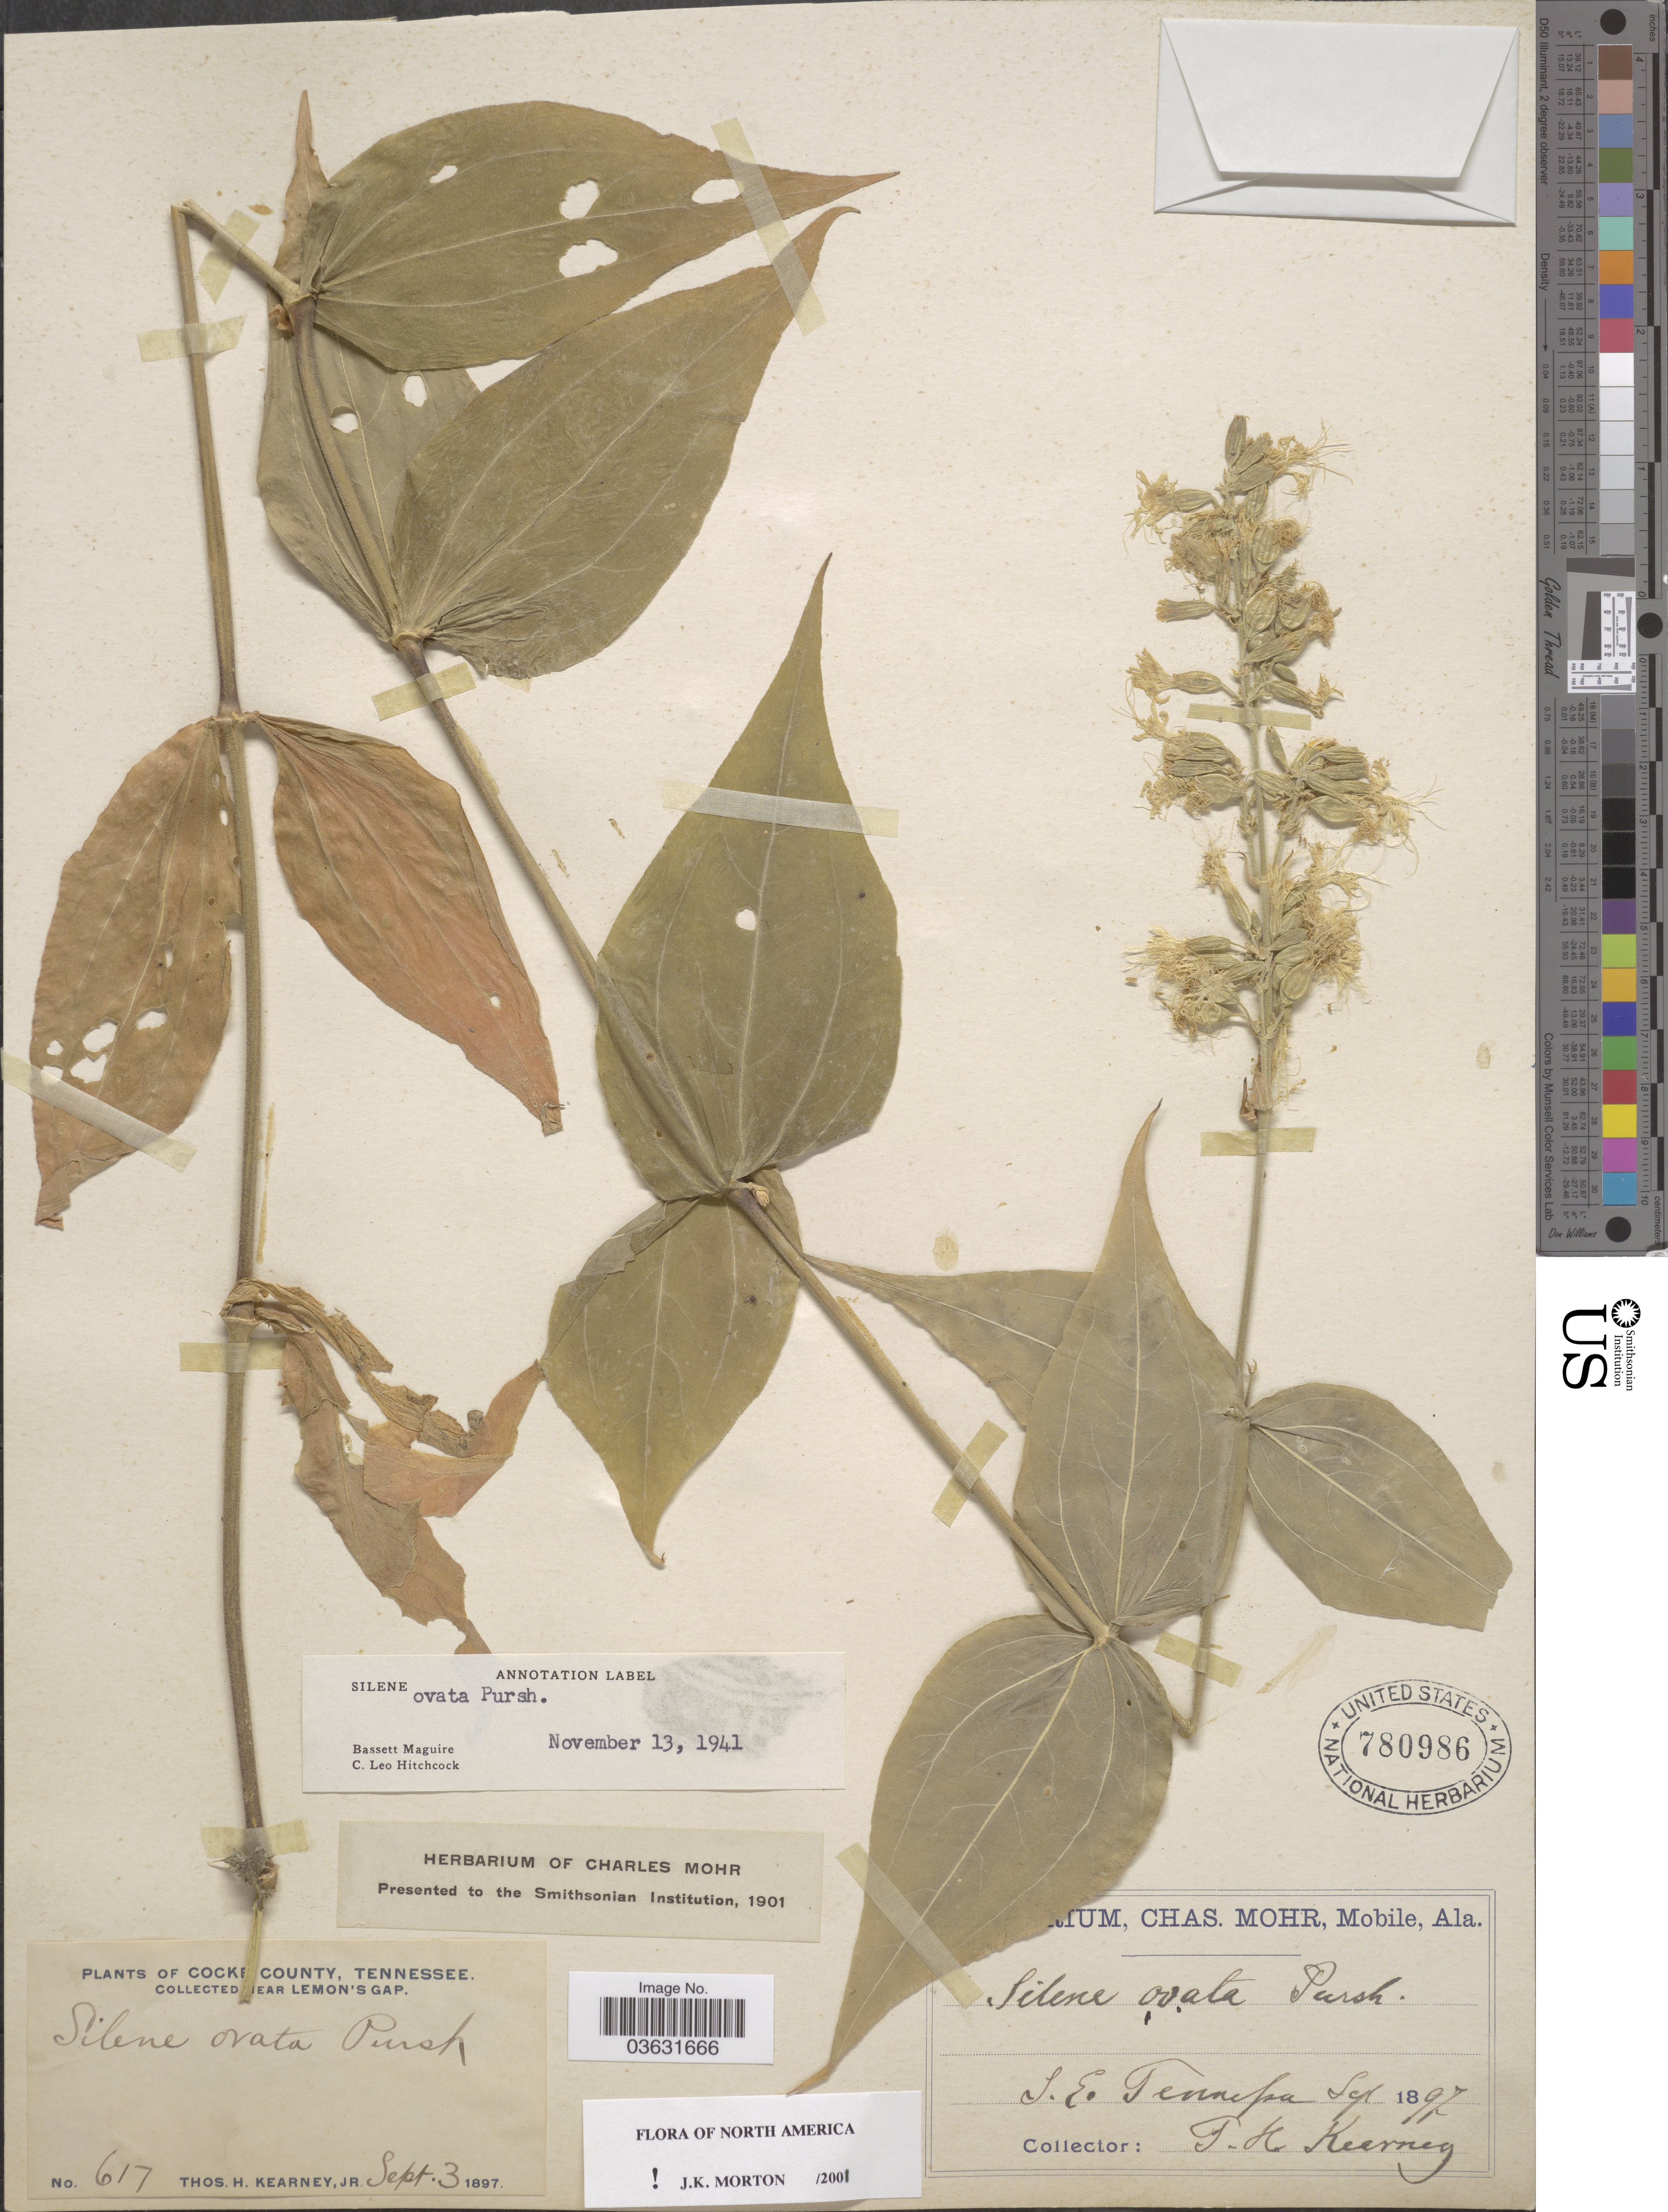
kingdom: Plantae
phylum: Tracheophyta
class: Magnoliopsida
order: Caryophyllales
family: Caryophyllaceae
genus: Silene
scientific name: Silene ovata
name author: Pursh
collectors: T. H. Kearney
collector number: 617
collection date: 1897-09-03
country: United States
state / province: Tennessee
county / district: Cocke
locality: Near Lemon's Gap. S. E. Tennessee.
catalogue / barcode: US 780986